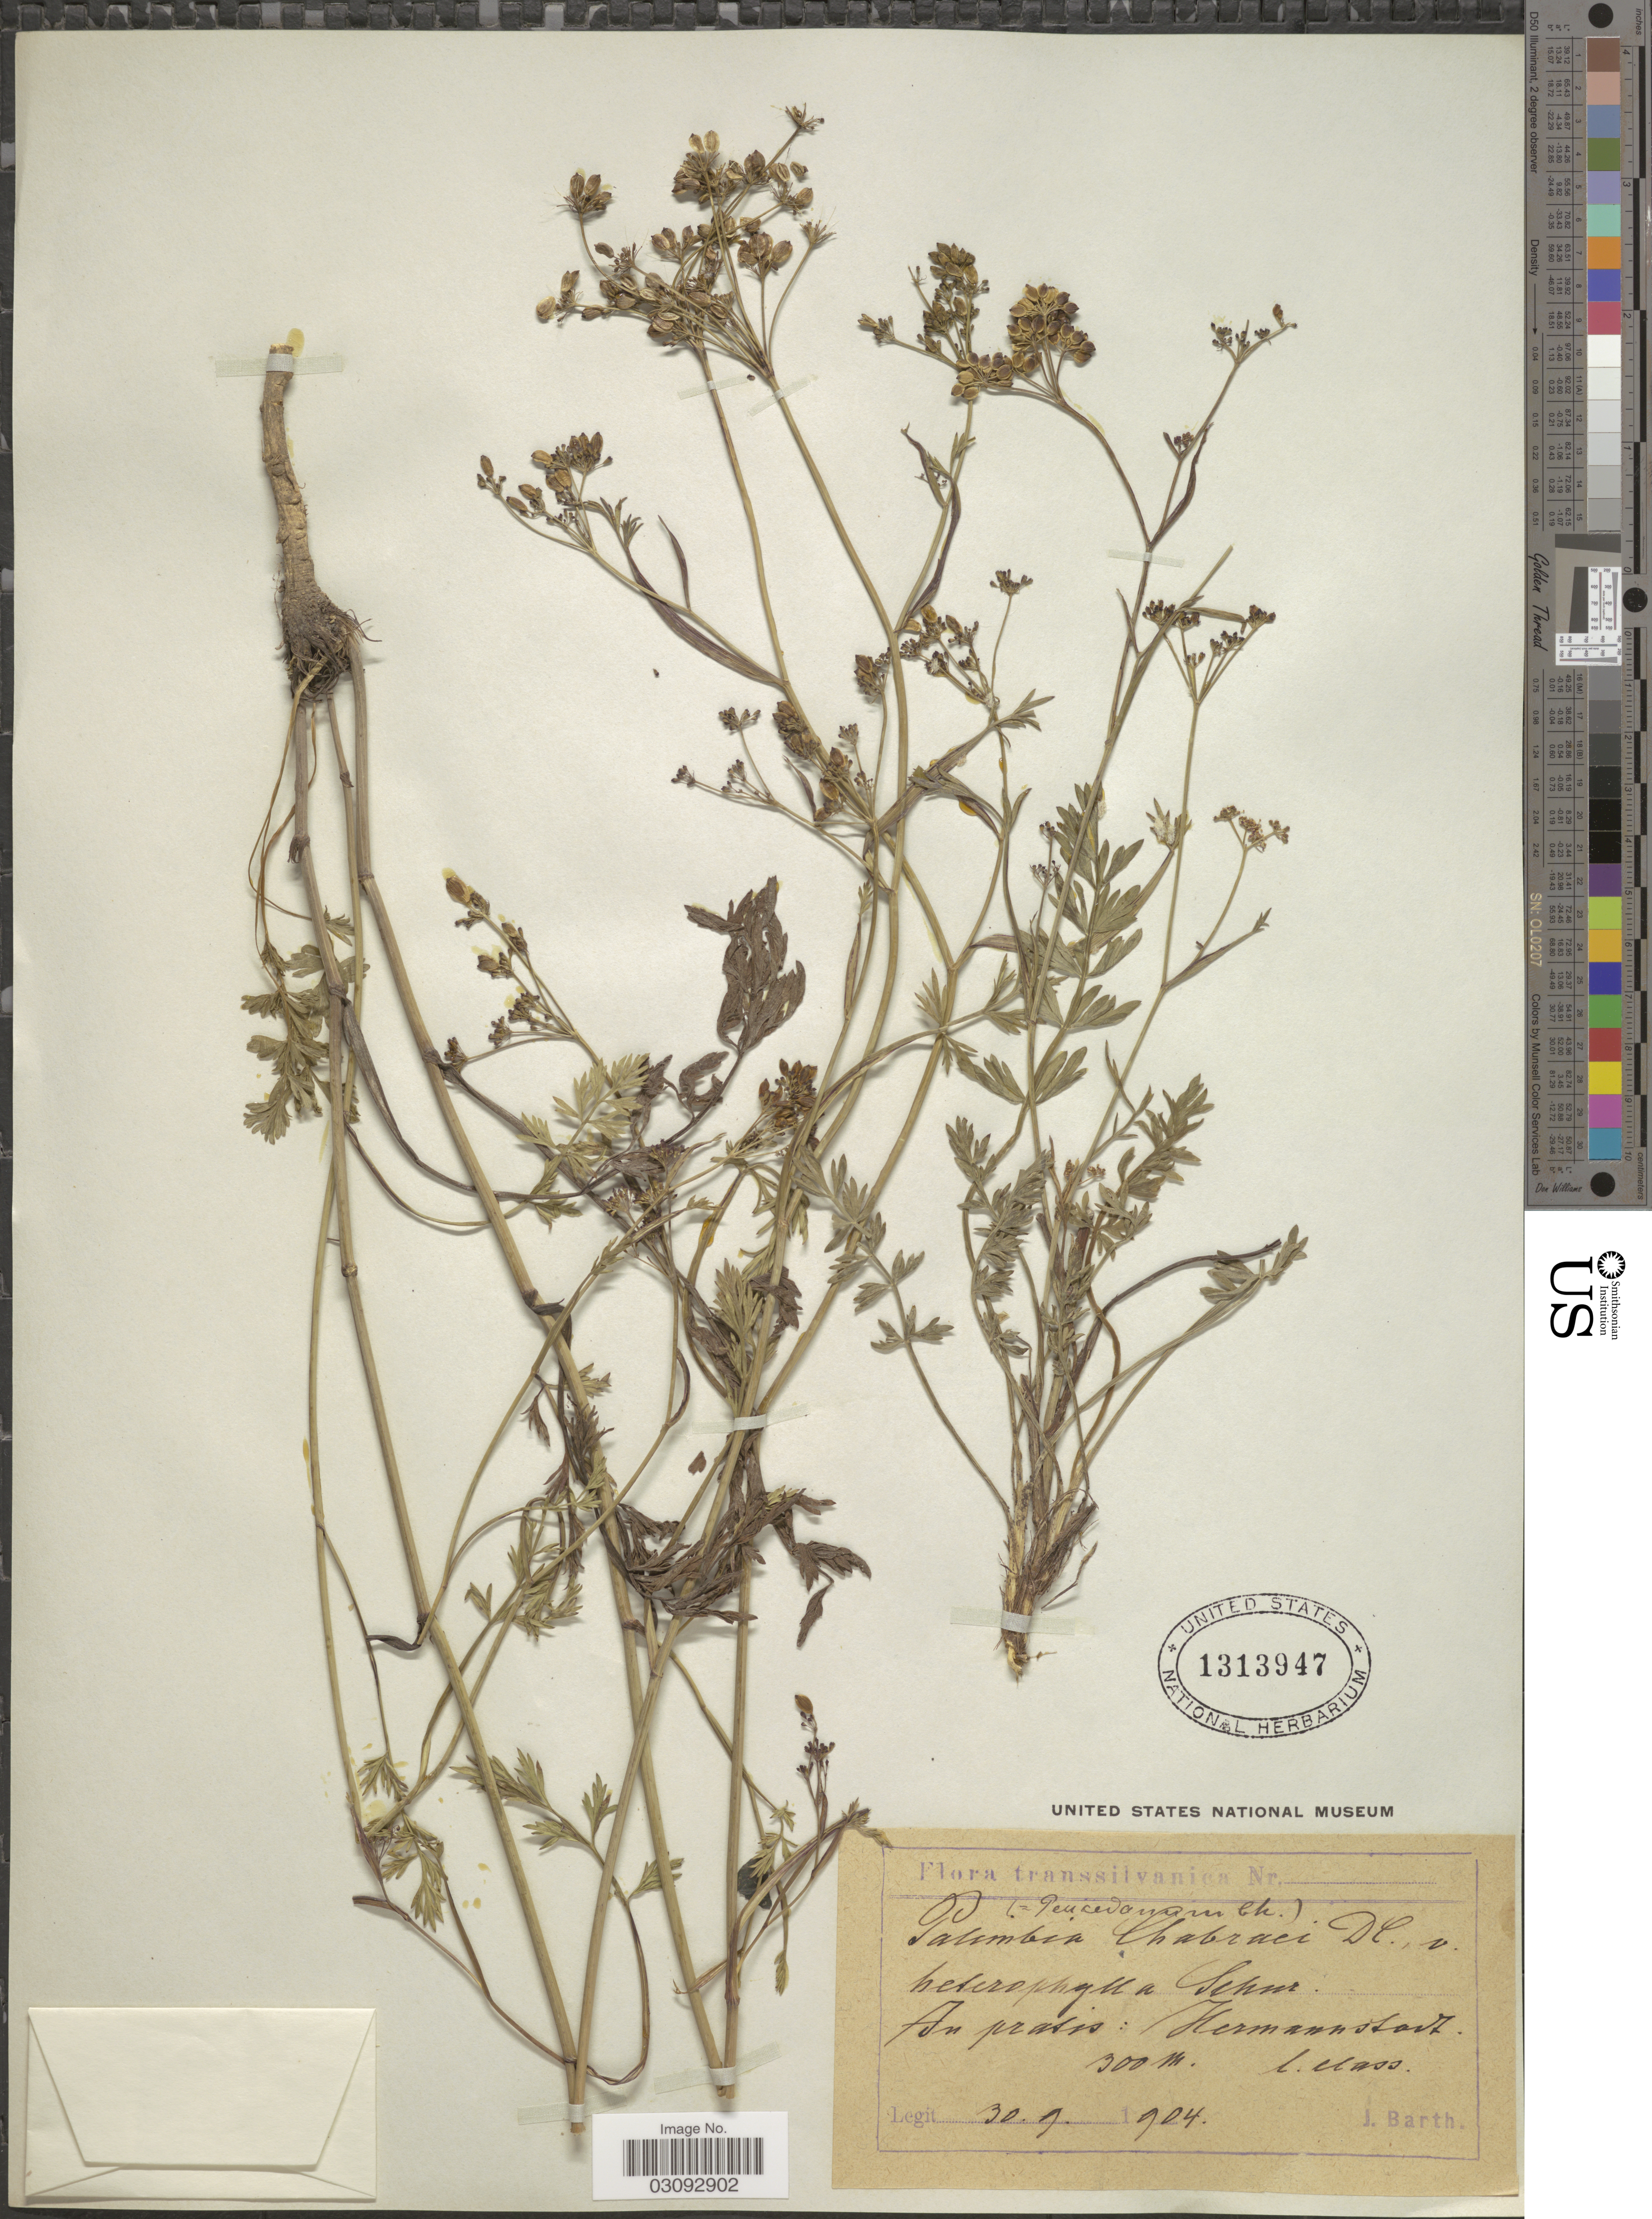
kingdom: Plantae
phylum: Tracheophyta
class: Magnoliopsida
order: Apiales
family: Apiaceae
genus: Peucedanum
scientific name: Peucedanum chabraei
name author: (Jacq.) Rchb.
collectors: J. Barth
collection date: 1904-09-30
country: Romania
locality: Transsilvanien, In pratis: Hermannstadt.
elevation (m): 300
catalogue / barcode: US 1313947